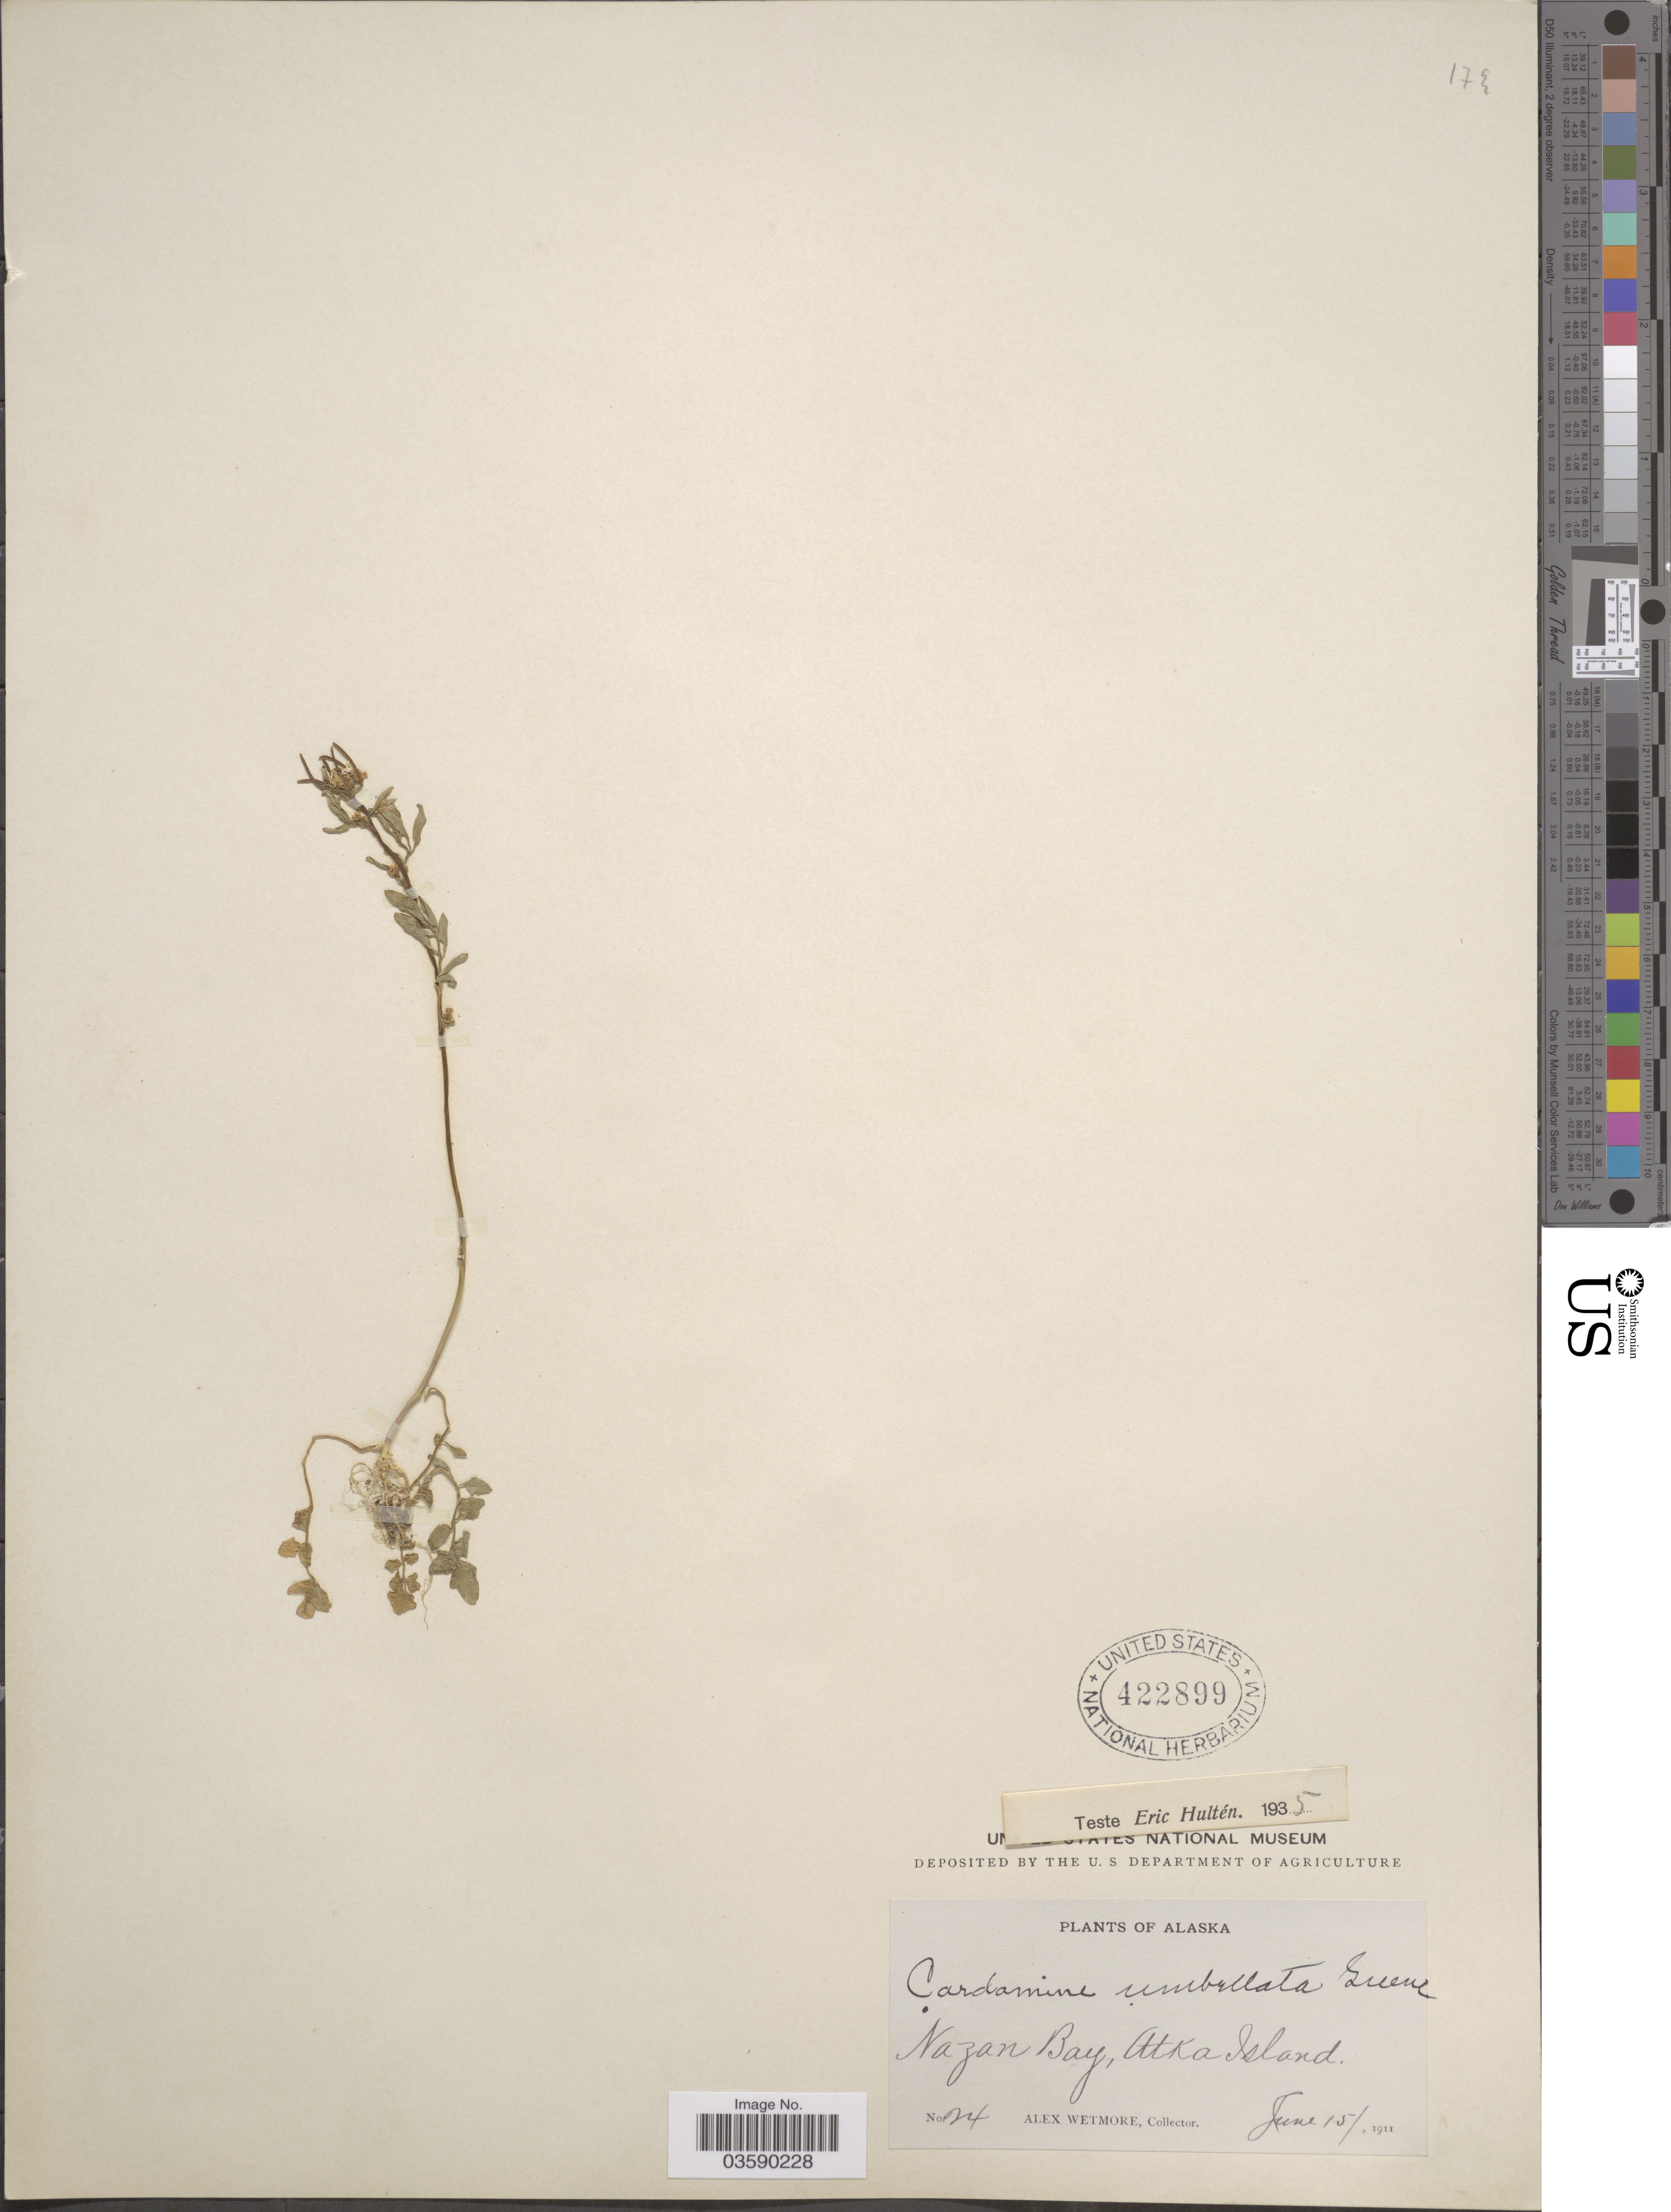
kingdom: Plantae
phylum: Tracheophyta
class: Magnoliopsida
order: Brassicales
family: Brassicaceae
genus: Cardamine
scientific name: Cardamine umbellata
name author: Greene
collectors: A. Wetmore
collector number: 24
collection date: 1911-06-15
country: United States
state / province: Alaska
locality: Nazan Bay, Atka Island.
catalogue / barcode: US 422899